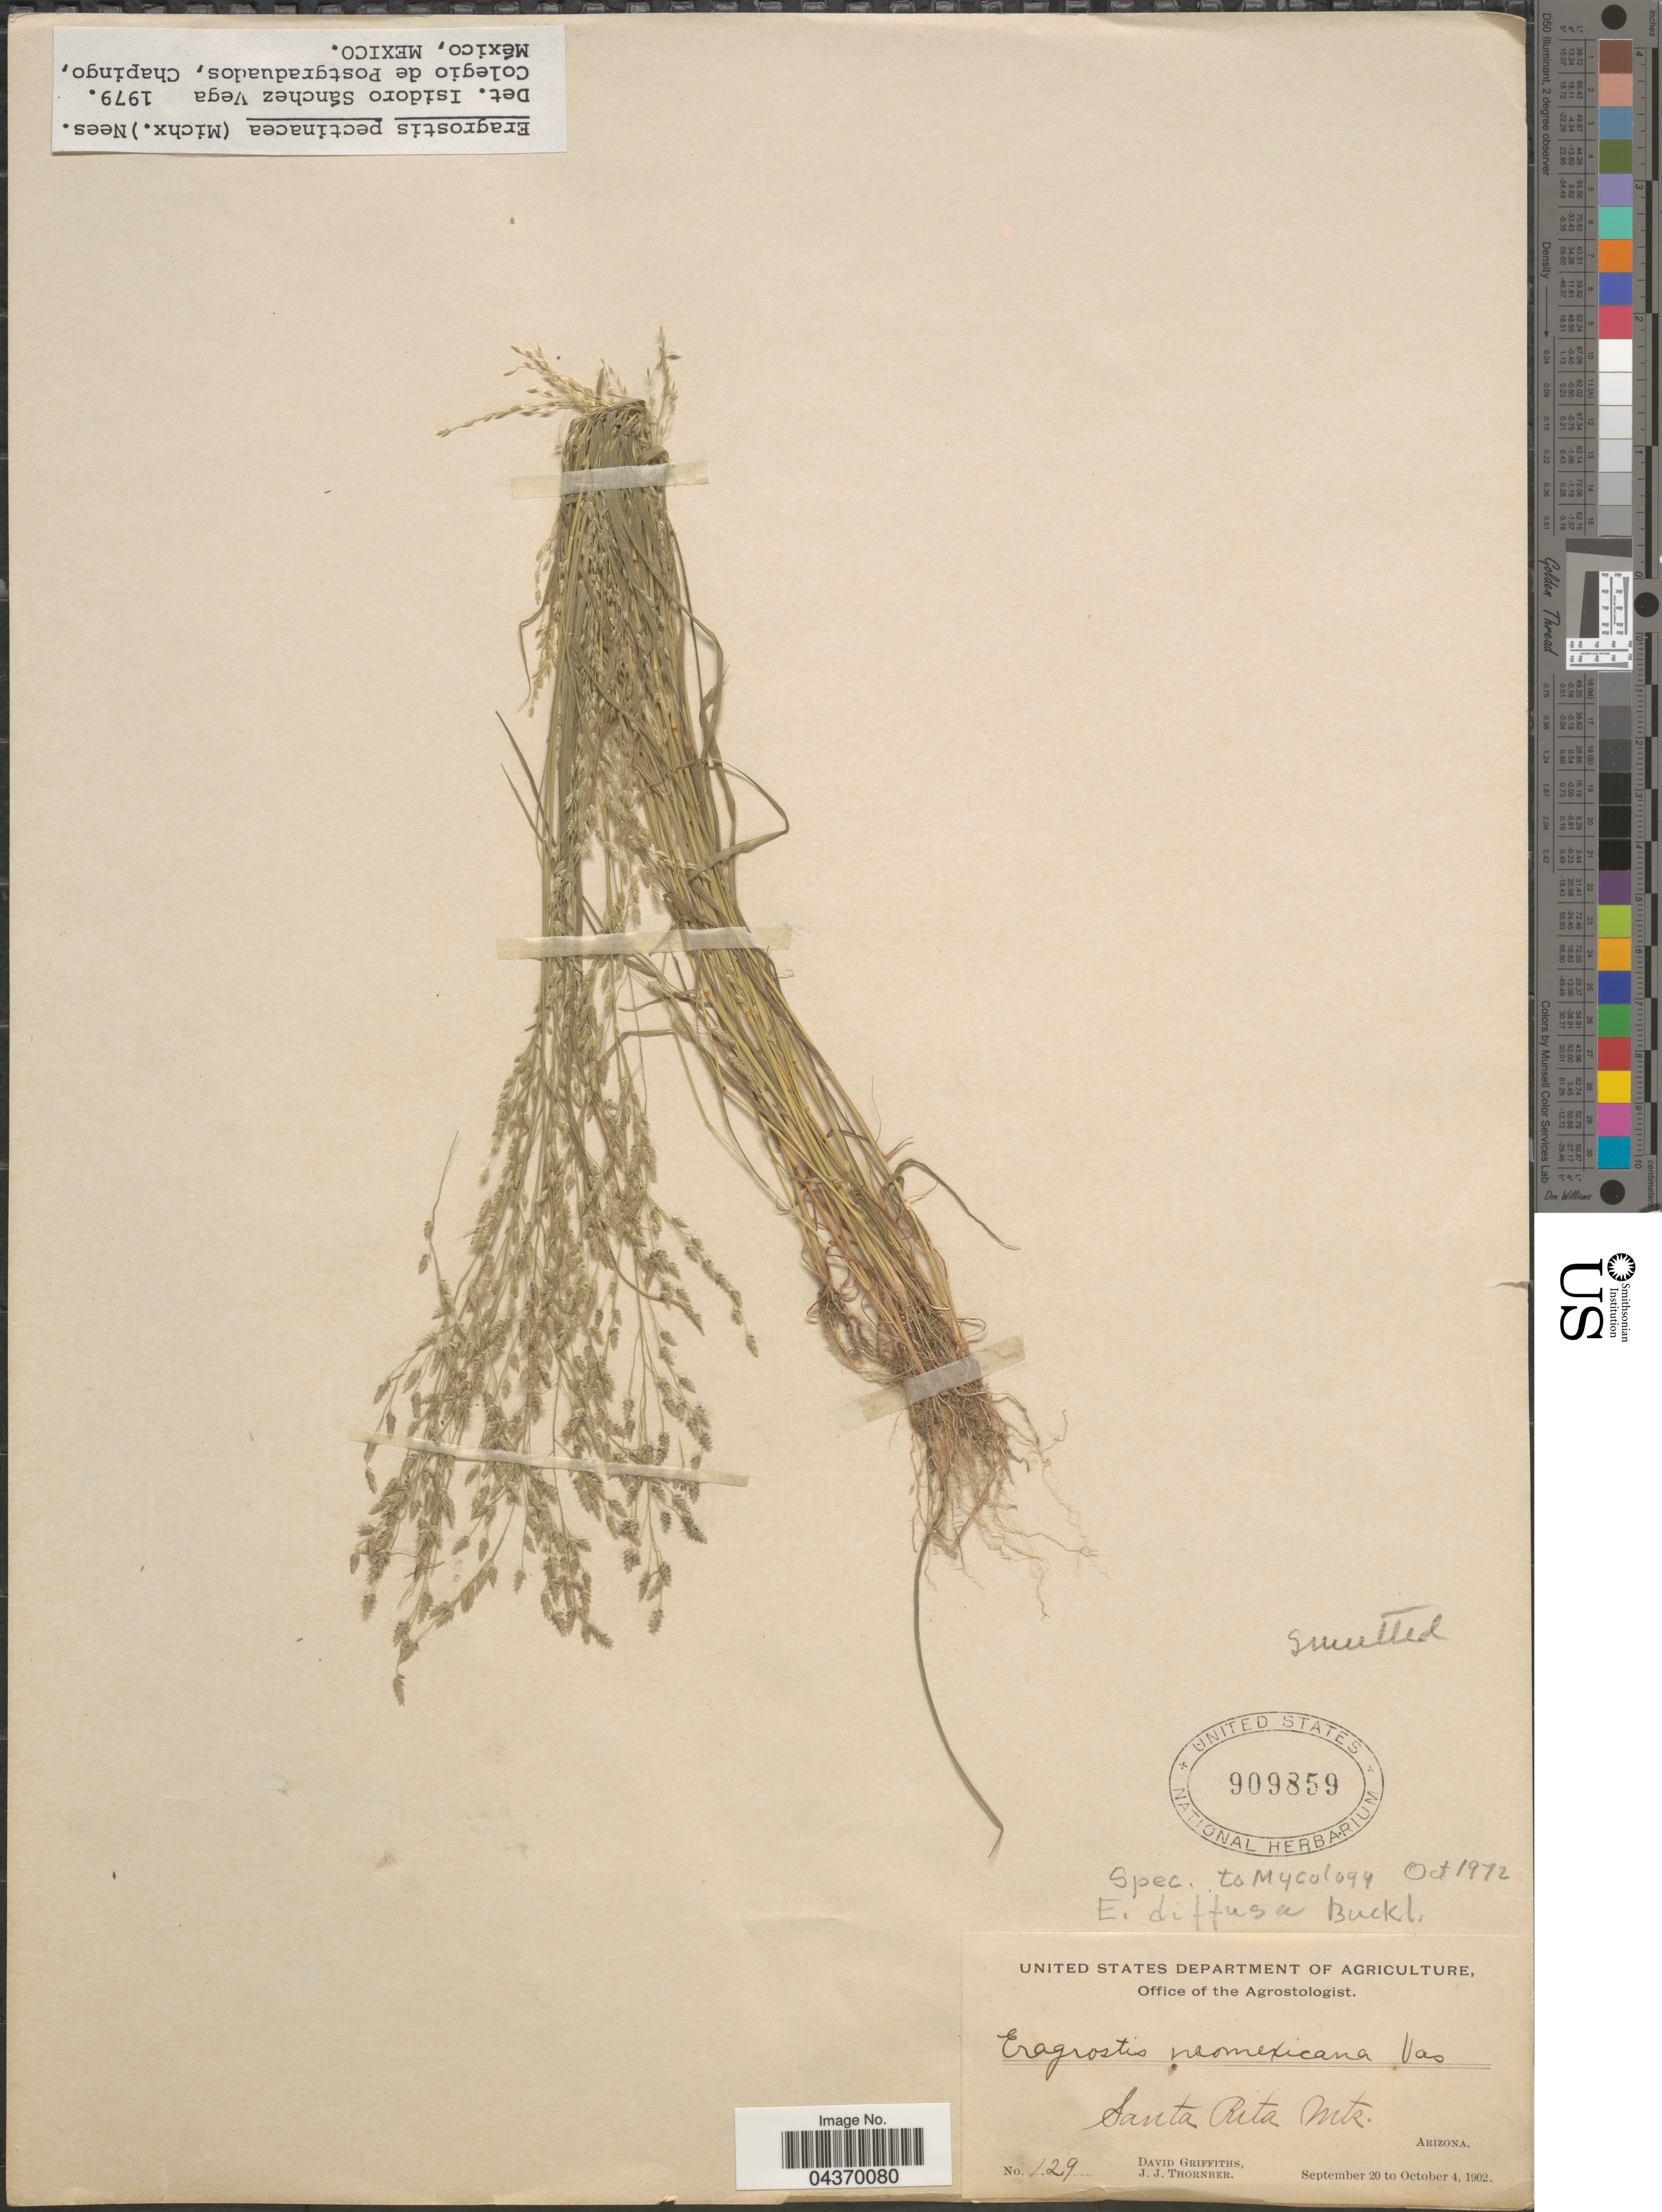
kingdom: Plantae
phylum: Tracheophyta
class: Liliopsida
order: Poales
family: Poaceae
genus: Eragrostis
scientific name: Eragrostis pectinacea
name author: (Michx.) Nees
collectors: D. Griffiths & J. Thornber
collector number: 129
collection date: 1902-09-20/1902-10-04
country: United States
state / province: Arizona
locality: Santa Rita Mts.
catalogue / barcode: US 909859